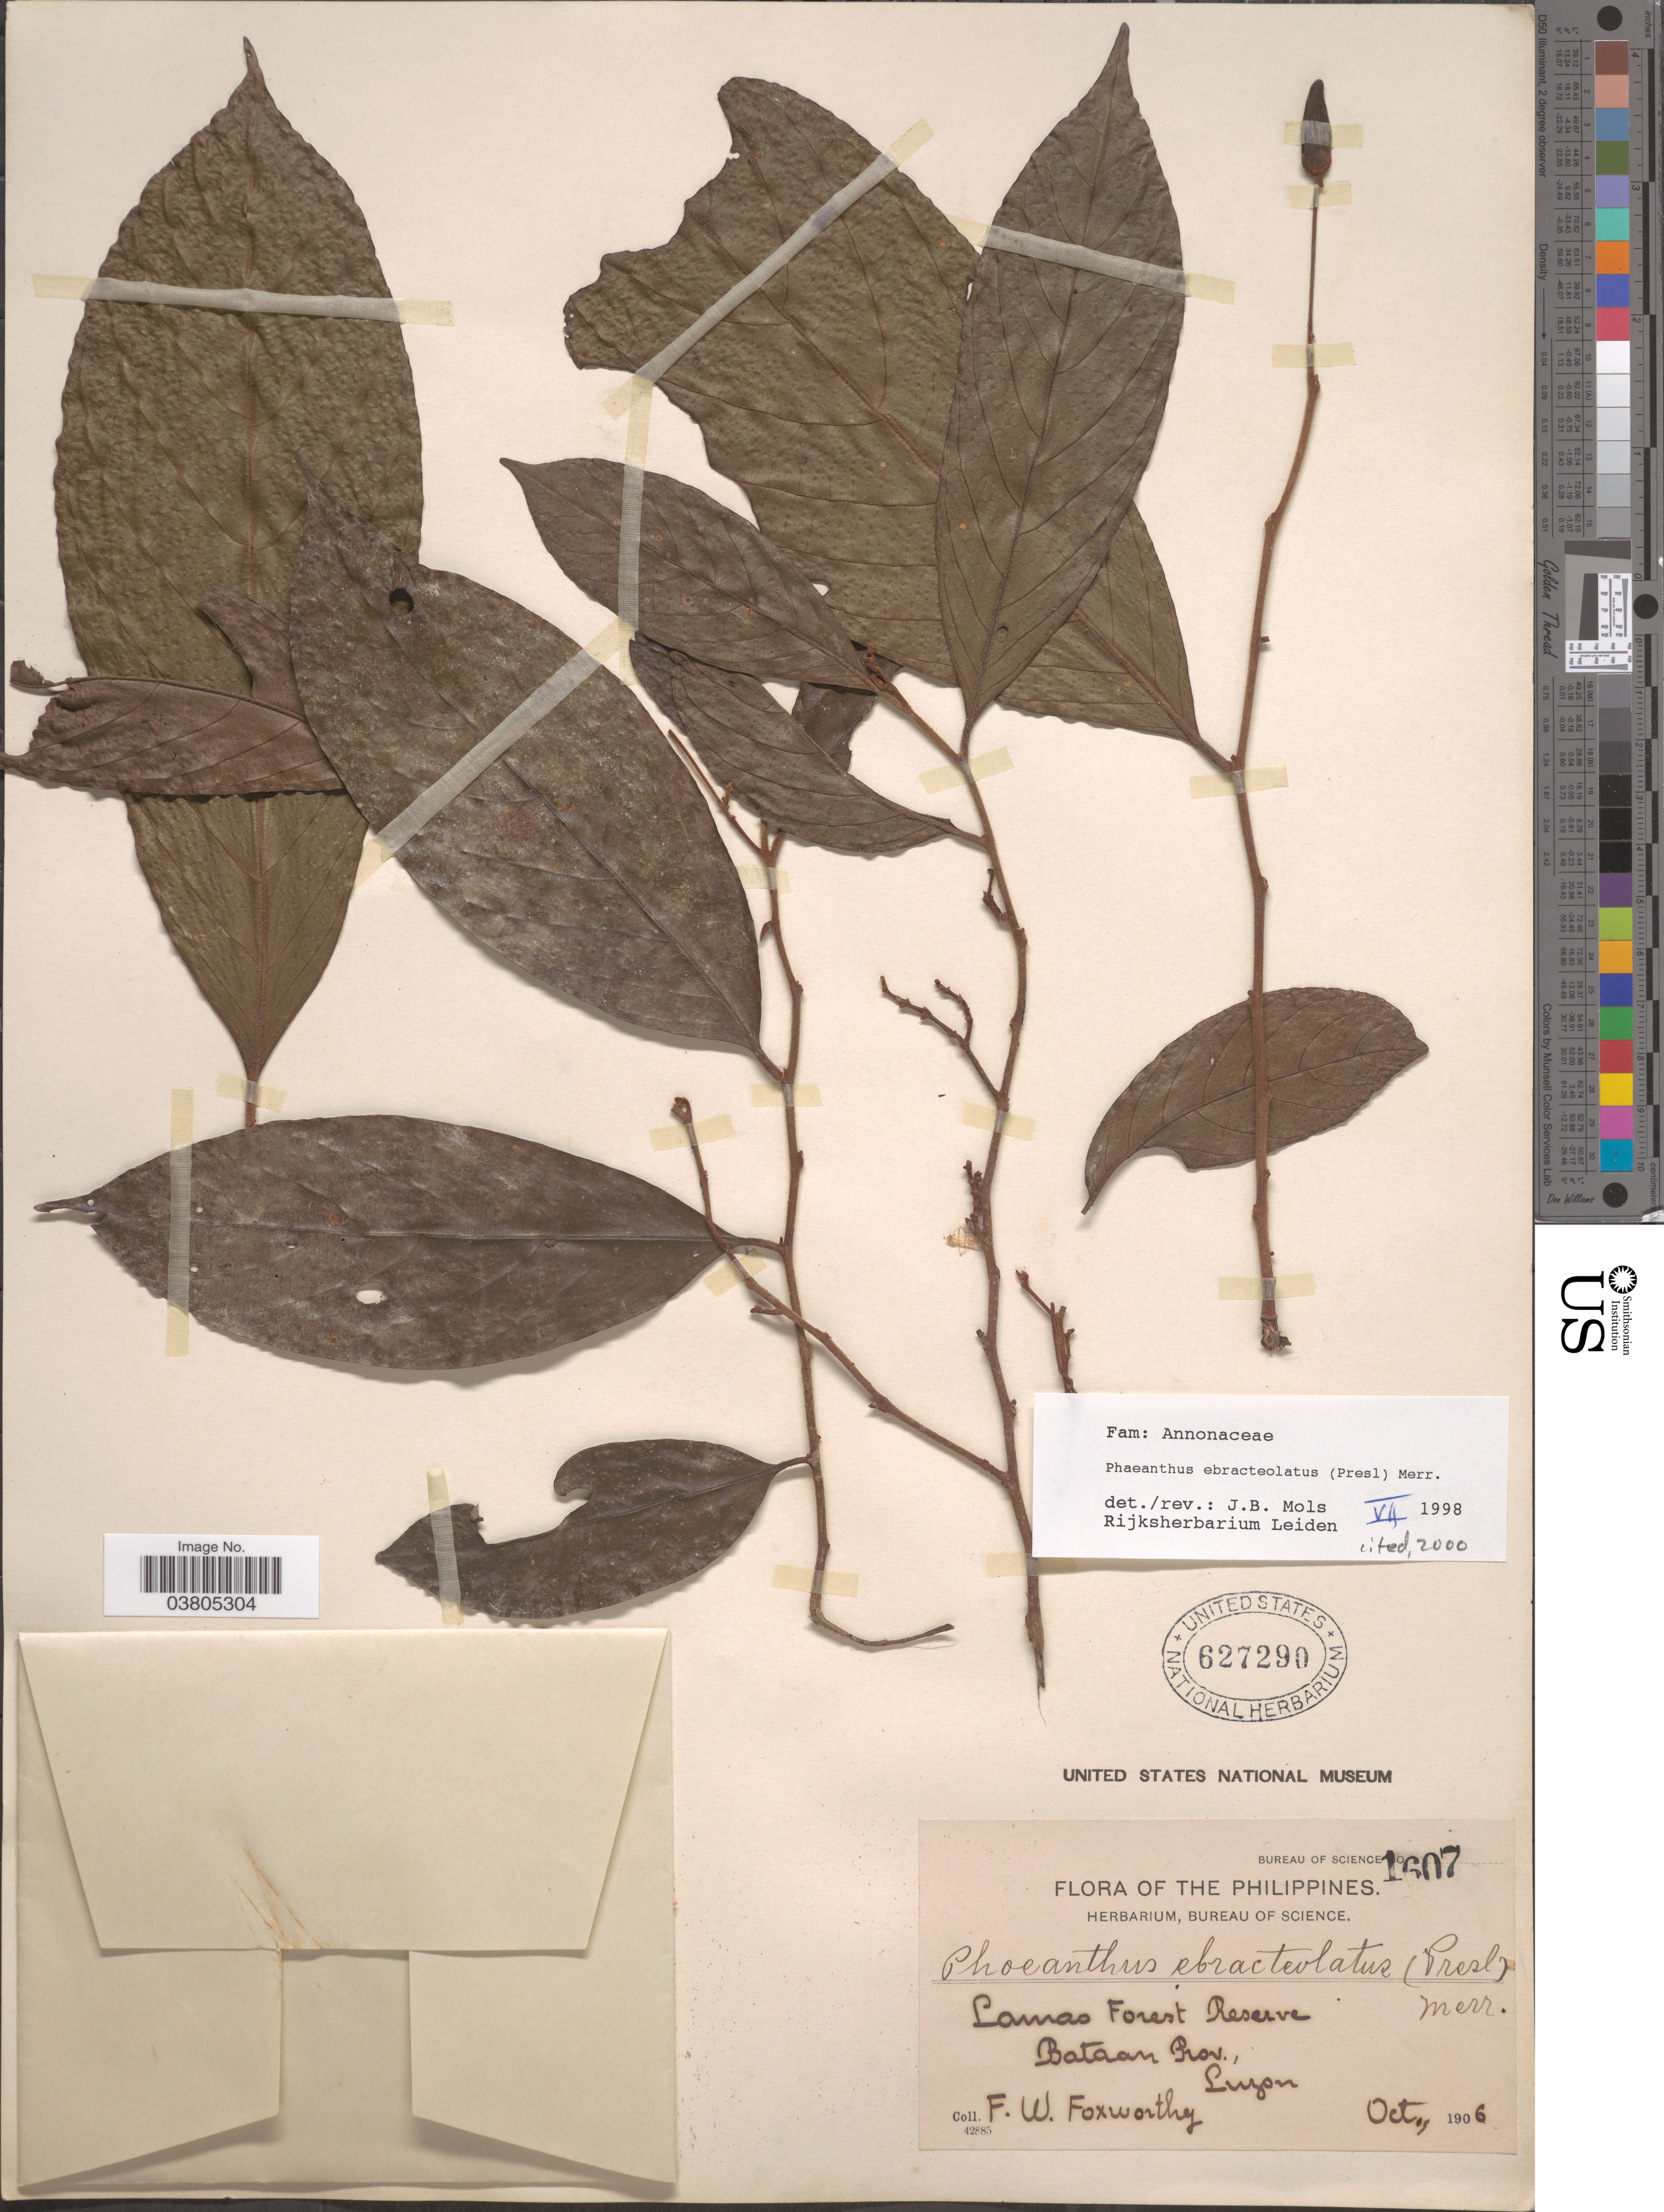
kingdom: Plantae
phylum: Tracheophyta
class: Magnoliopsida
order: Magnoliales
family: Annonaceae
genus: Phaeanthus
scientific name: Phaeanthus ebracteolatus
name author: (C. Presl) Merr.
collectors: F. W. Foxworthy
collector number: Bureau of Science 1607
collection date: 1906-10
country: Philippines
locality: Lamao Forest Reserve. Bataan Prov., Luzon.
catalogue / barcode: US 627290